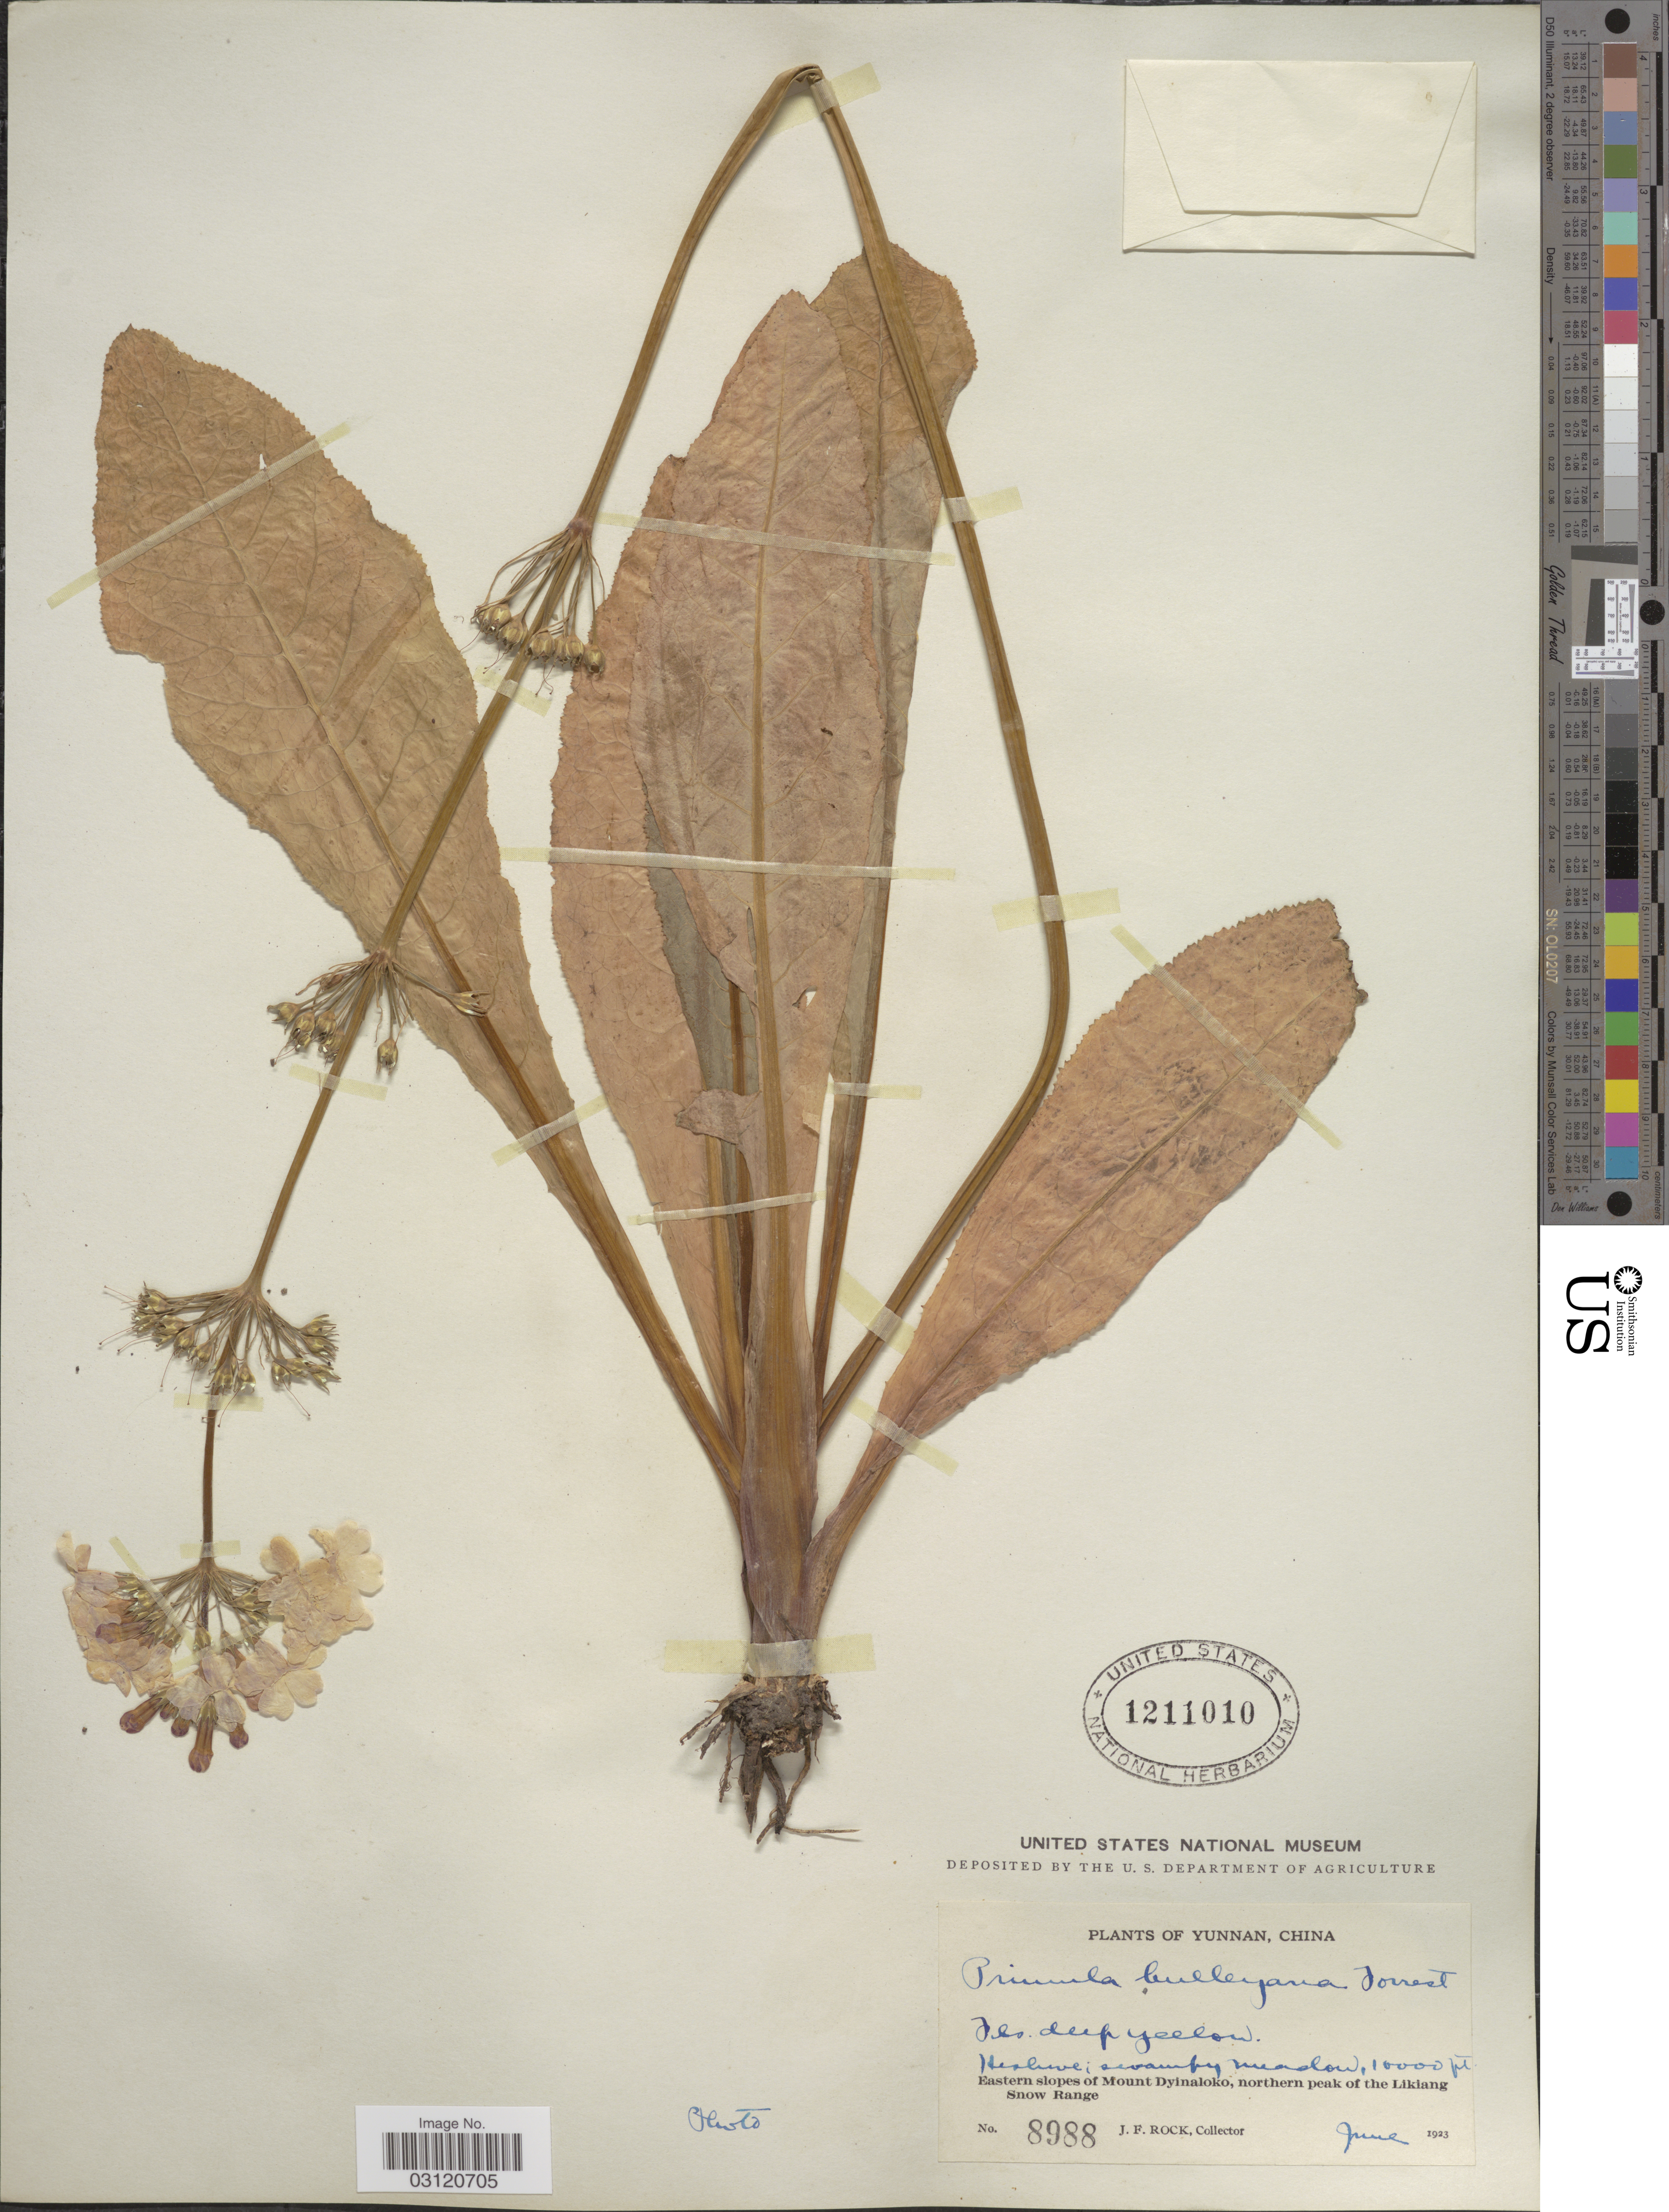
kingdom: Plantae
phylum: Tracheophyta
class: Magnoliopsida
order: Ericales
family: Primulaceae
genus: Primula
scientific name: Primula bulleyana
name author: Forrest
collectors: J. Rock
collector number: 8988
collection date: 1923-06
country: China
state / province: Yunnan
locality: Heshwe seasonal meadow, Eastern slopes of Mount Dyinaloko, northern peak of the Likiang Snow Range.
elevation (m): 3048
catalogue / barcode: US 1211010